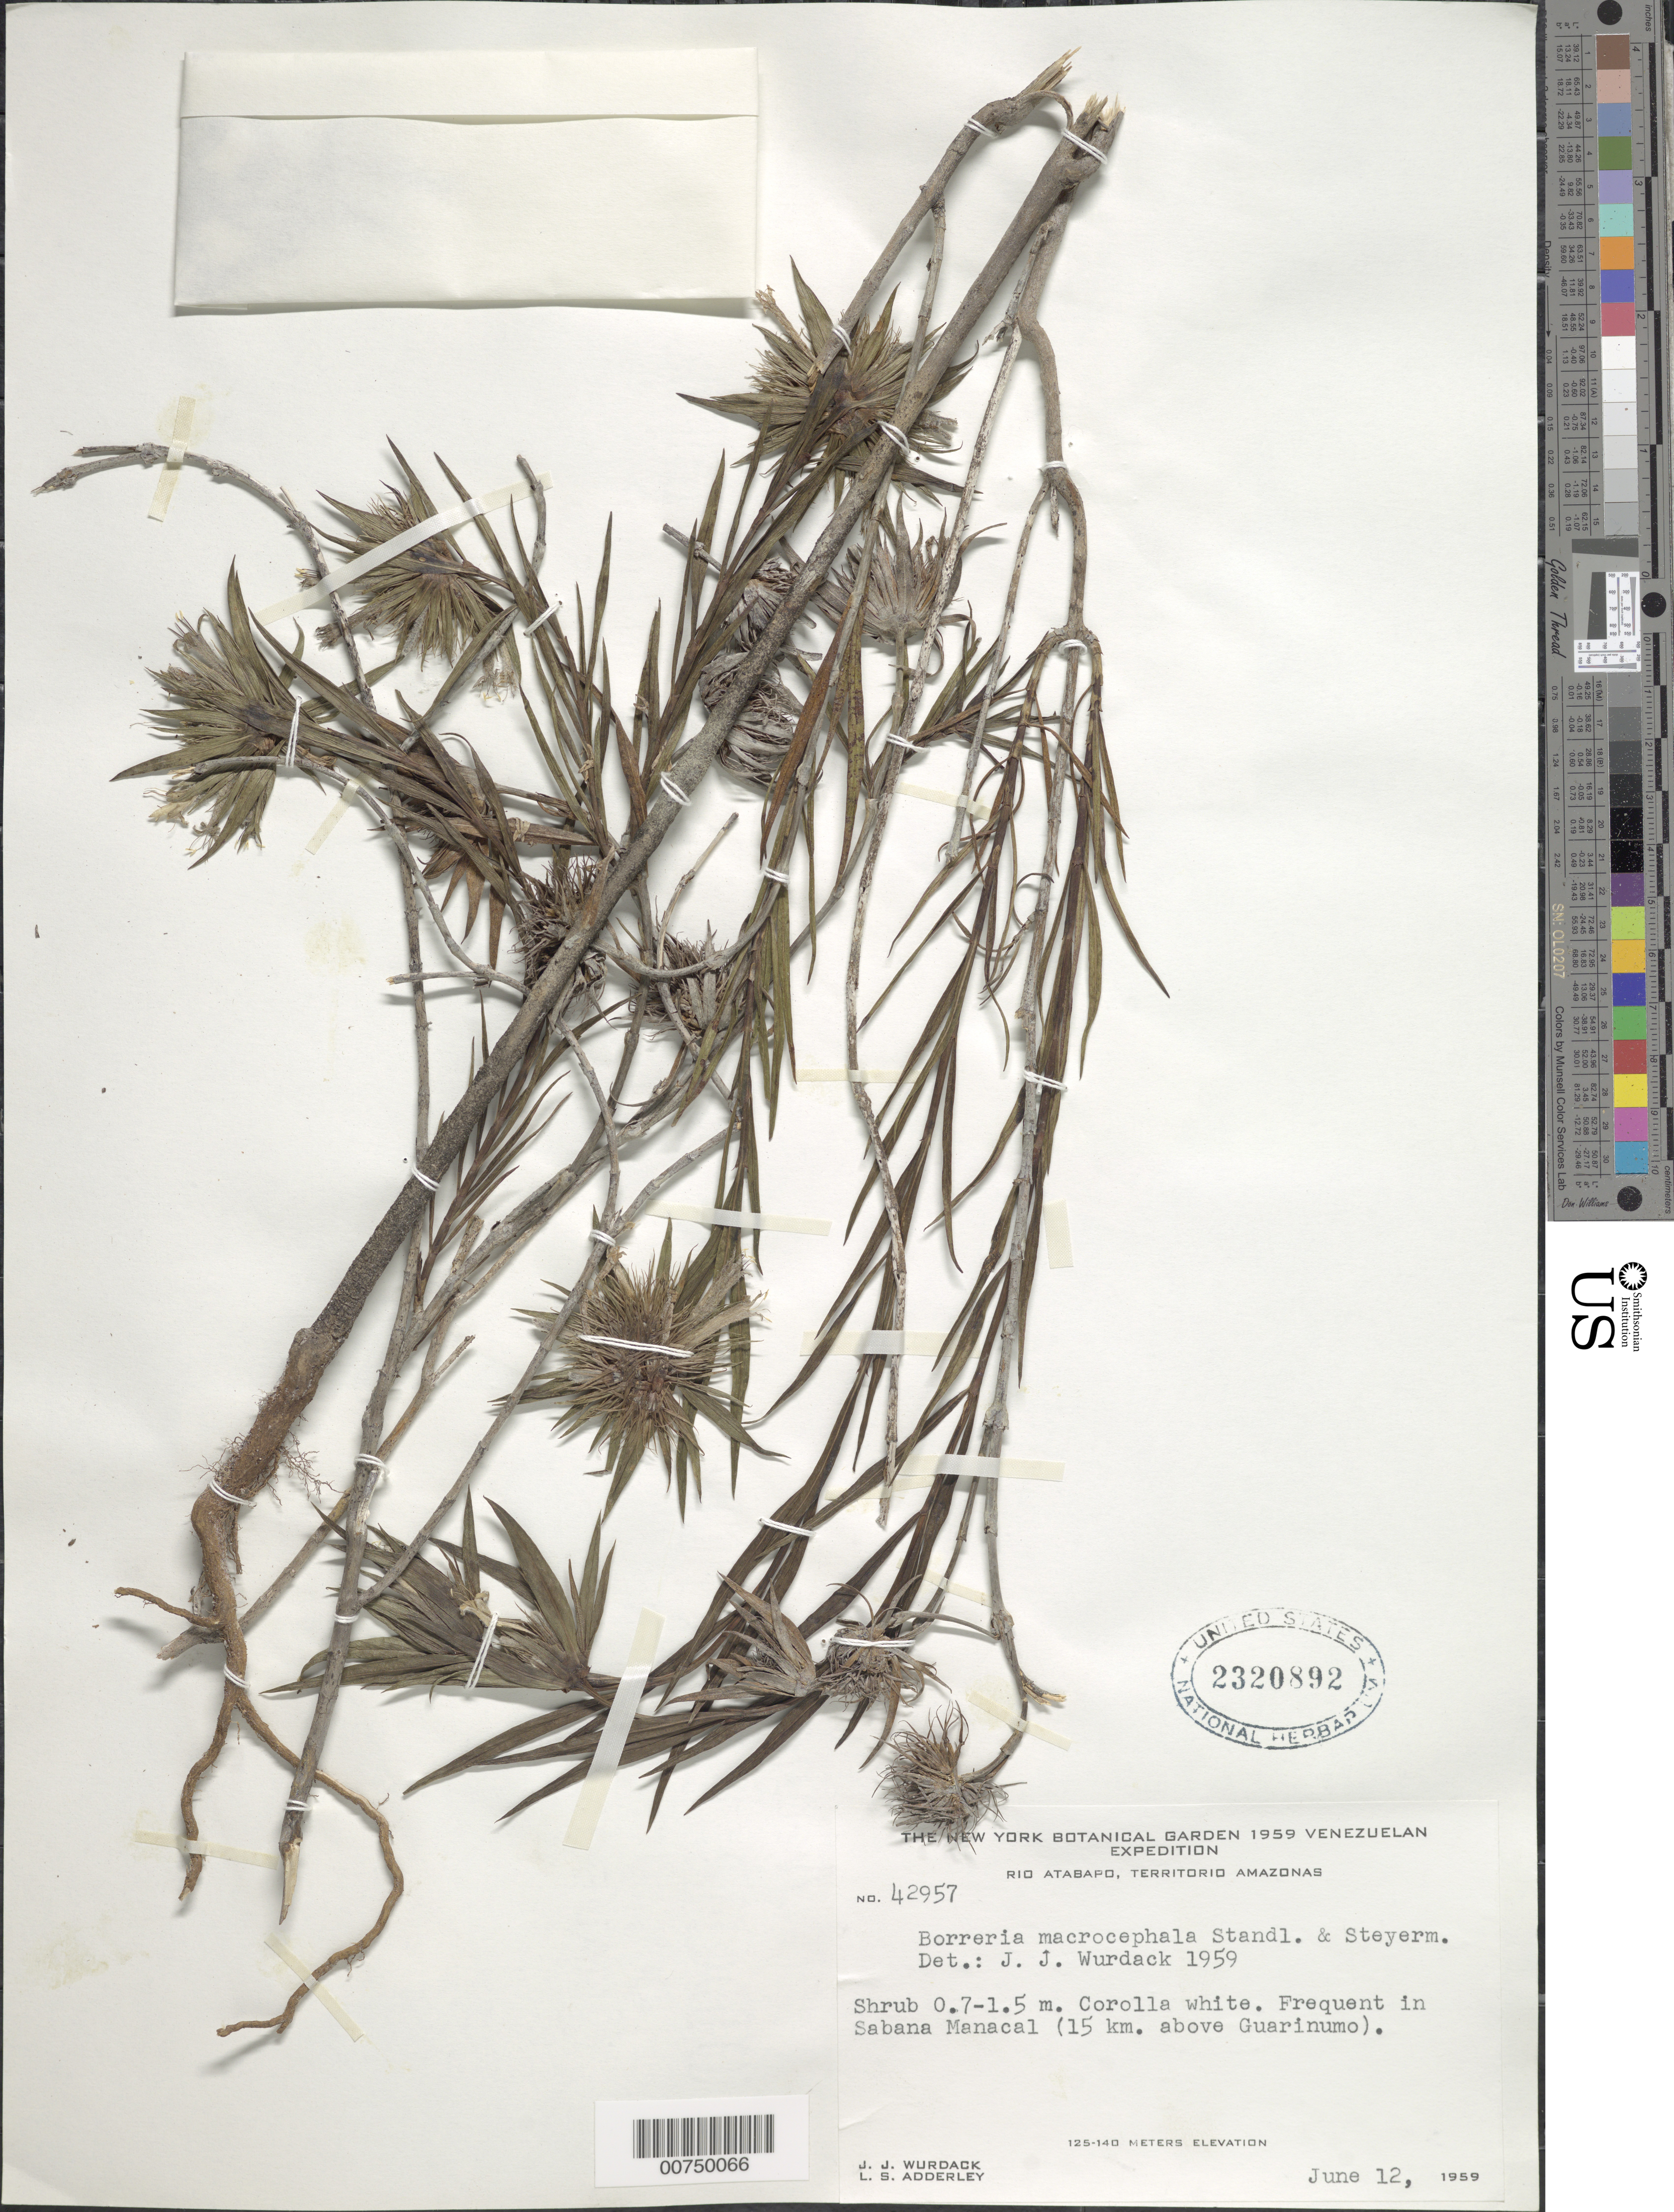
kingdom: Plantae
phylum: Tracheophyta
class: Magnoliopsida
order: Gentianales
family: Rubiaceae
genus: Borreria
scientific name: Borreria macrocephala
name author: Standl. & Steyerm.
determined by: Wurdack, John J., (US), US (UNITED STATES)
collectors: J. J. Wurdack & L. S. Adderley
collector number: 42957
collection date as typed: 12-Jun-59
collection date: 1959-06-12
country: Venezuela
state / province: Amazonas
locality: Savanna Manacal, Río Atabapo, 15 km above Guarinumo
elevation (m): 125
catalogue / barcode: US 2320892